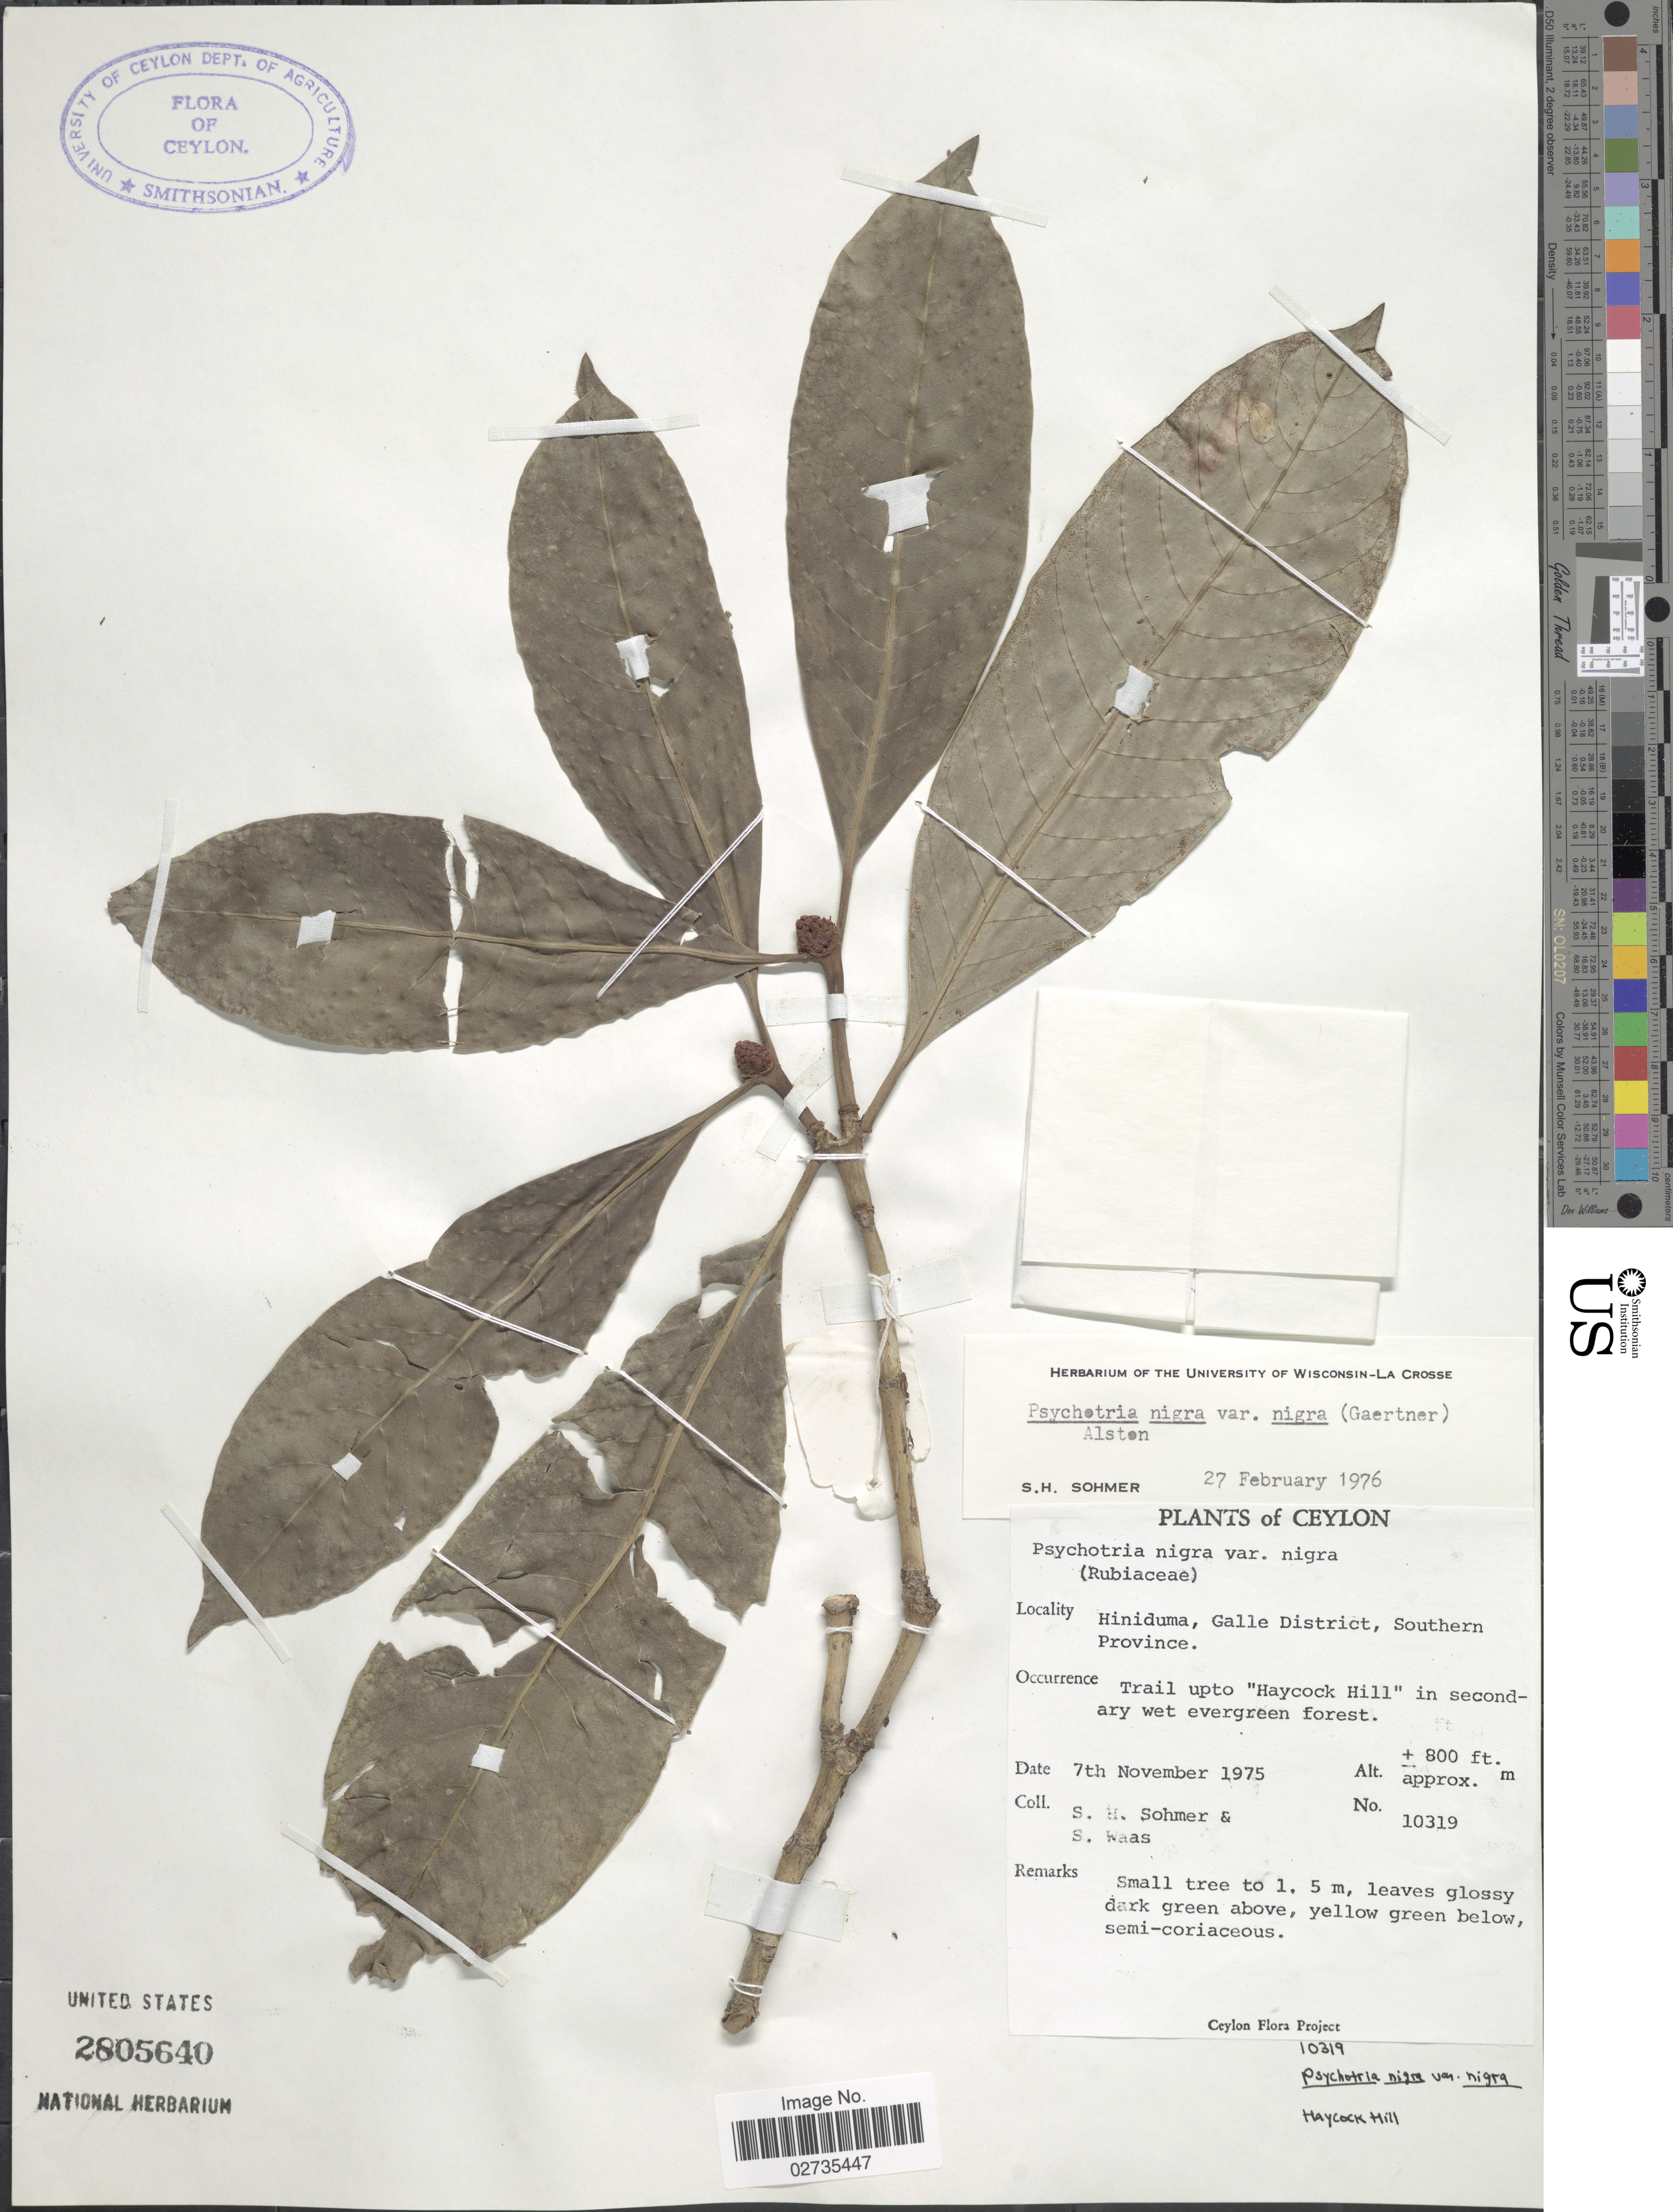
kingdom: Plantae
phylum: Tracheophyta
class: Magnoliopsida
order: Gentianales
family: Rubiaceae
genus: Psychotria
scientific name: Psychotria nigra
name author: (Gaertn.) Alston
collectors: S. H. Sohmer & S. Waas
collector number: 10319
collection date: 1975-11-07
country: Sri Lanka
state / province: Southern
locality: Ceylon. Hiniduma, Galle District. Trail upto "Haycock Hill"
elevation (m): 244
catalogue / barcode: US 2805640